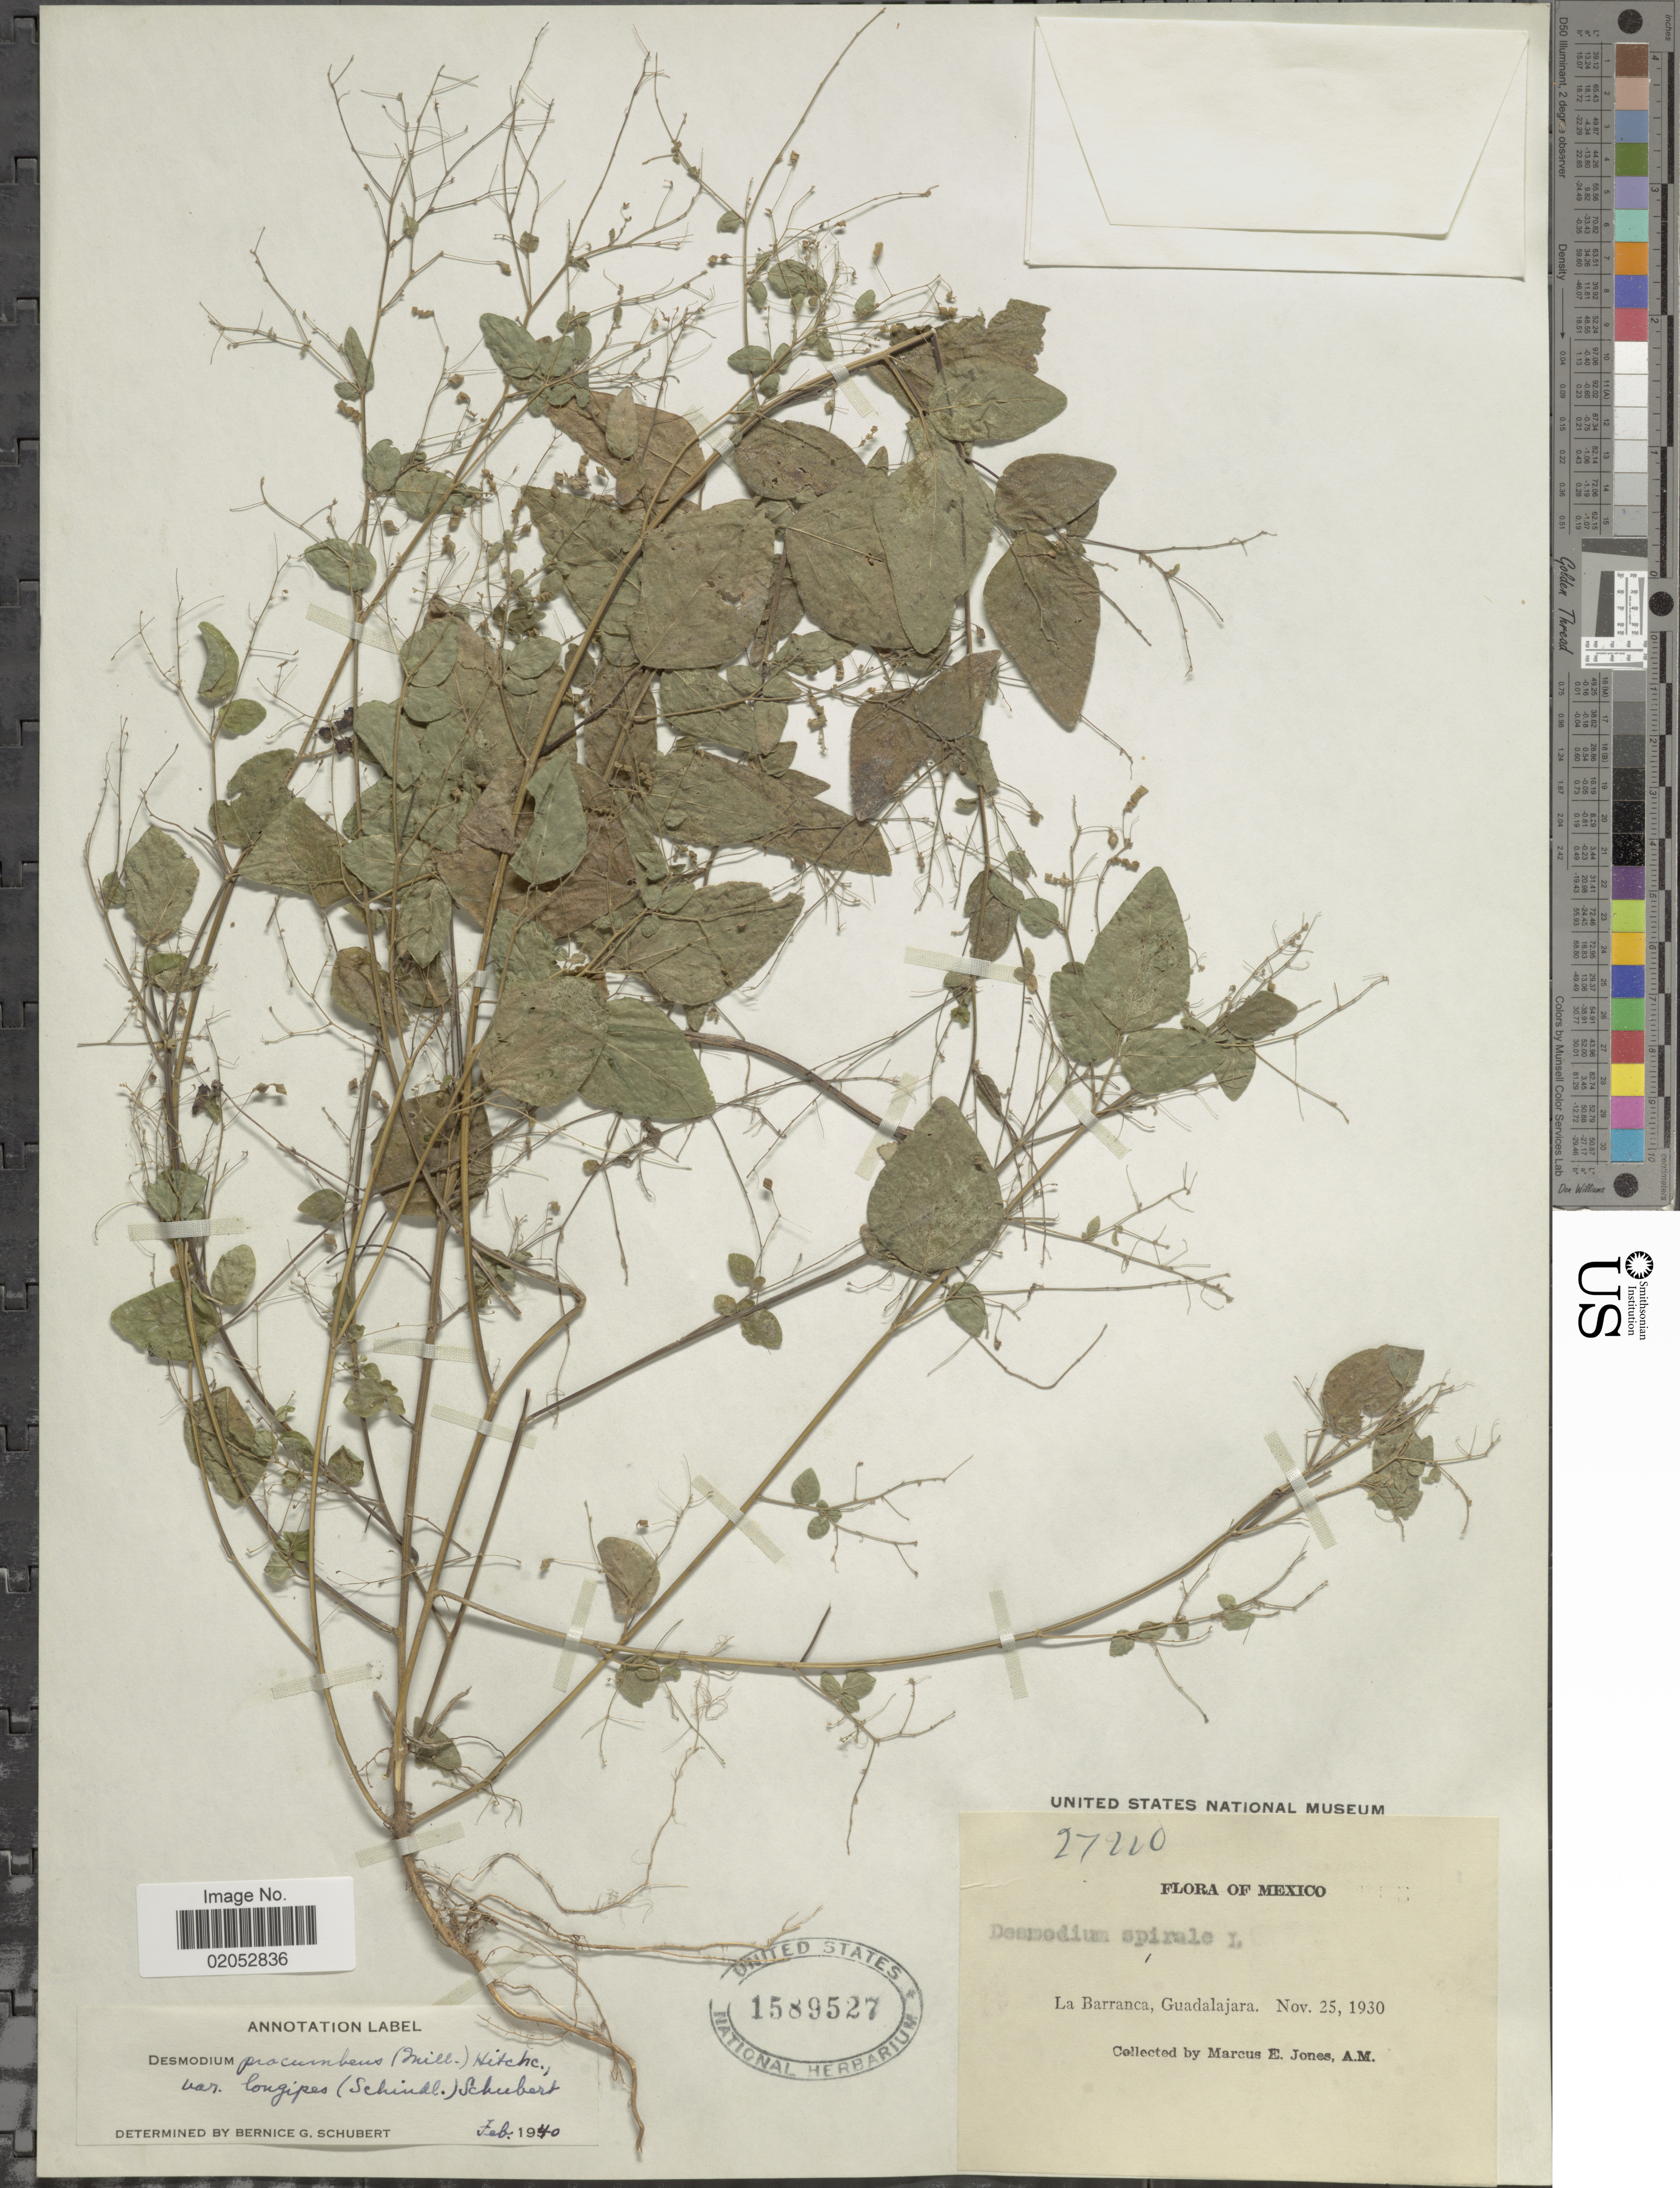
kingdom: Plantae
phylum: Tracheophyta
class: Magnoliopsida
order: Fabales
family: Fabaceae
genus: Desmodium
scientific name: Desmodium procumbens var. longipes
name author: (Schindl.) B.G. Schub.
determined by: Schubert, Bernice G.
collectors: M. E. Jones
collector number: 27220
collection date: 1930-11-25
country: Mexico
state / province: Jalisco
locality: La Barranca, Guadalajara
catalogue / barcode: US 1589527